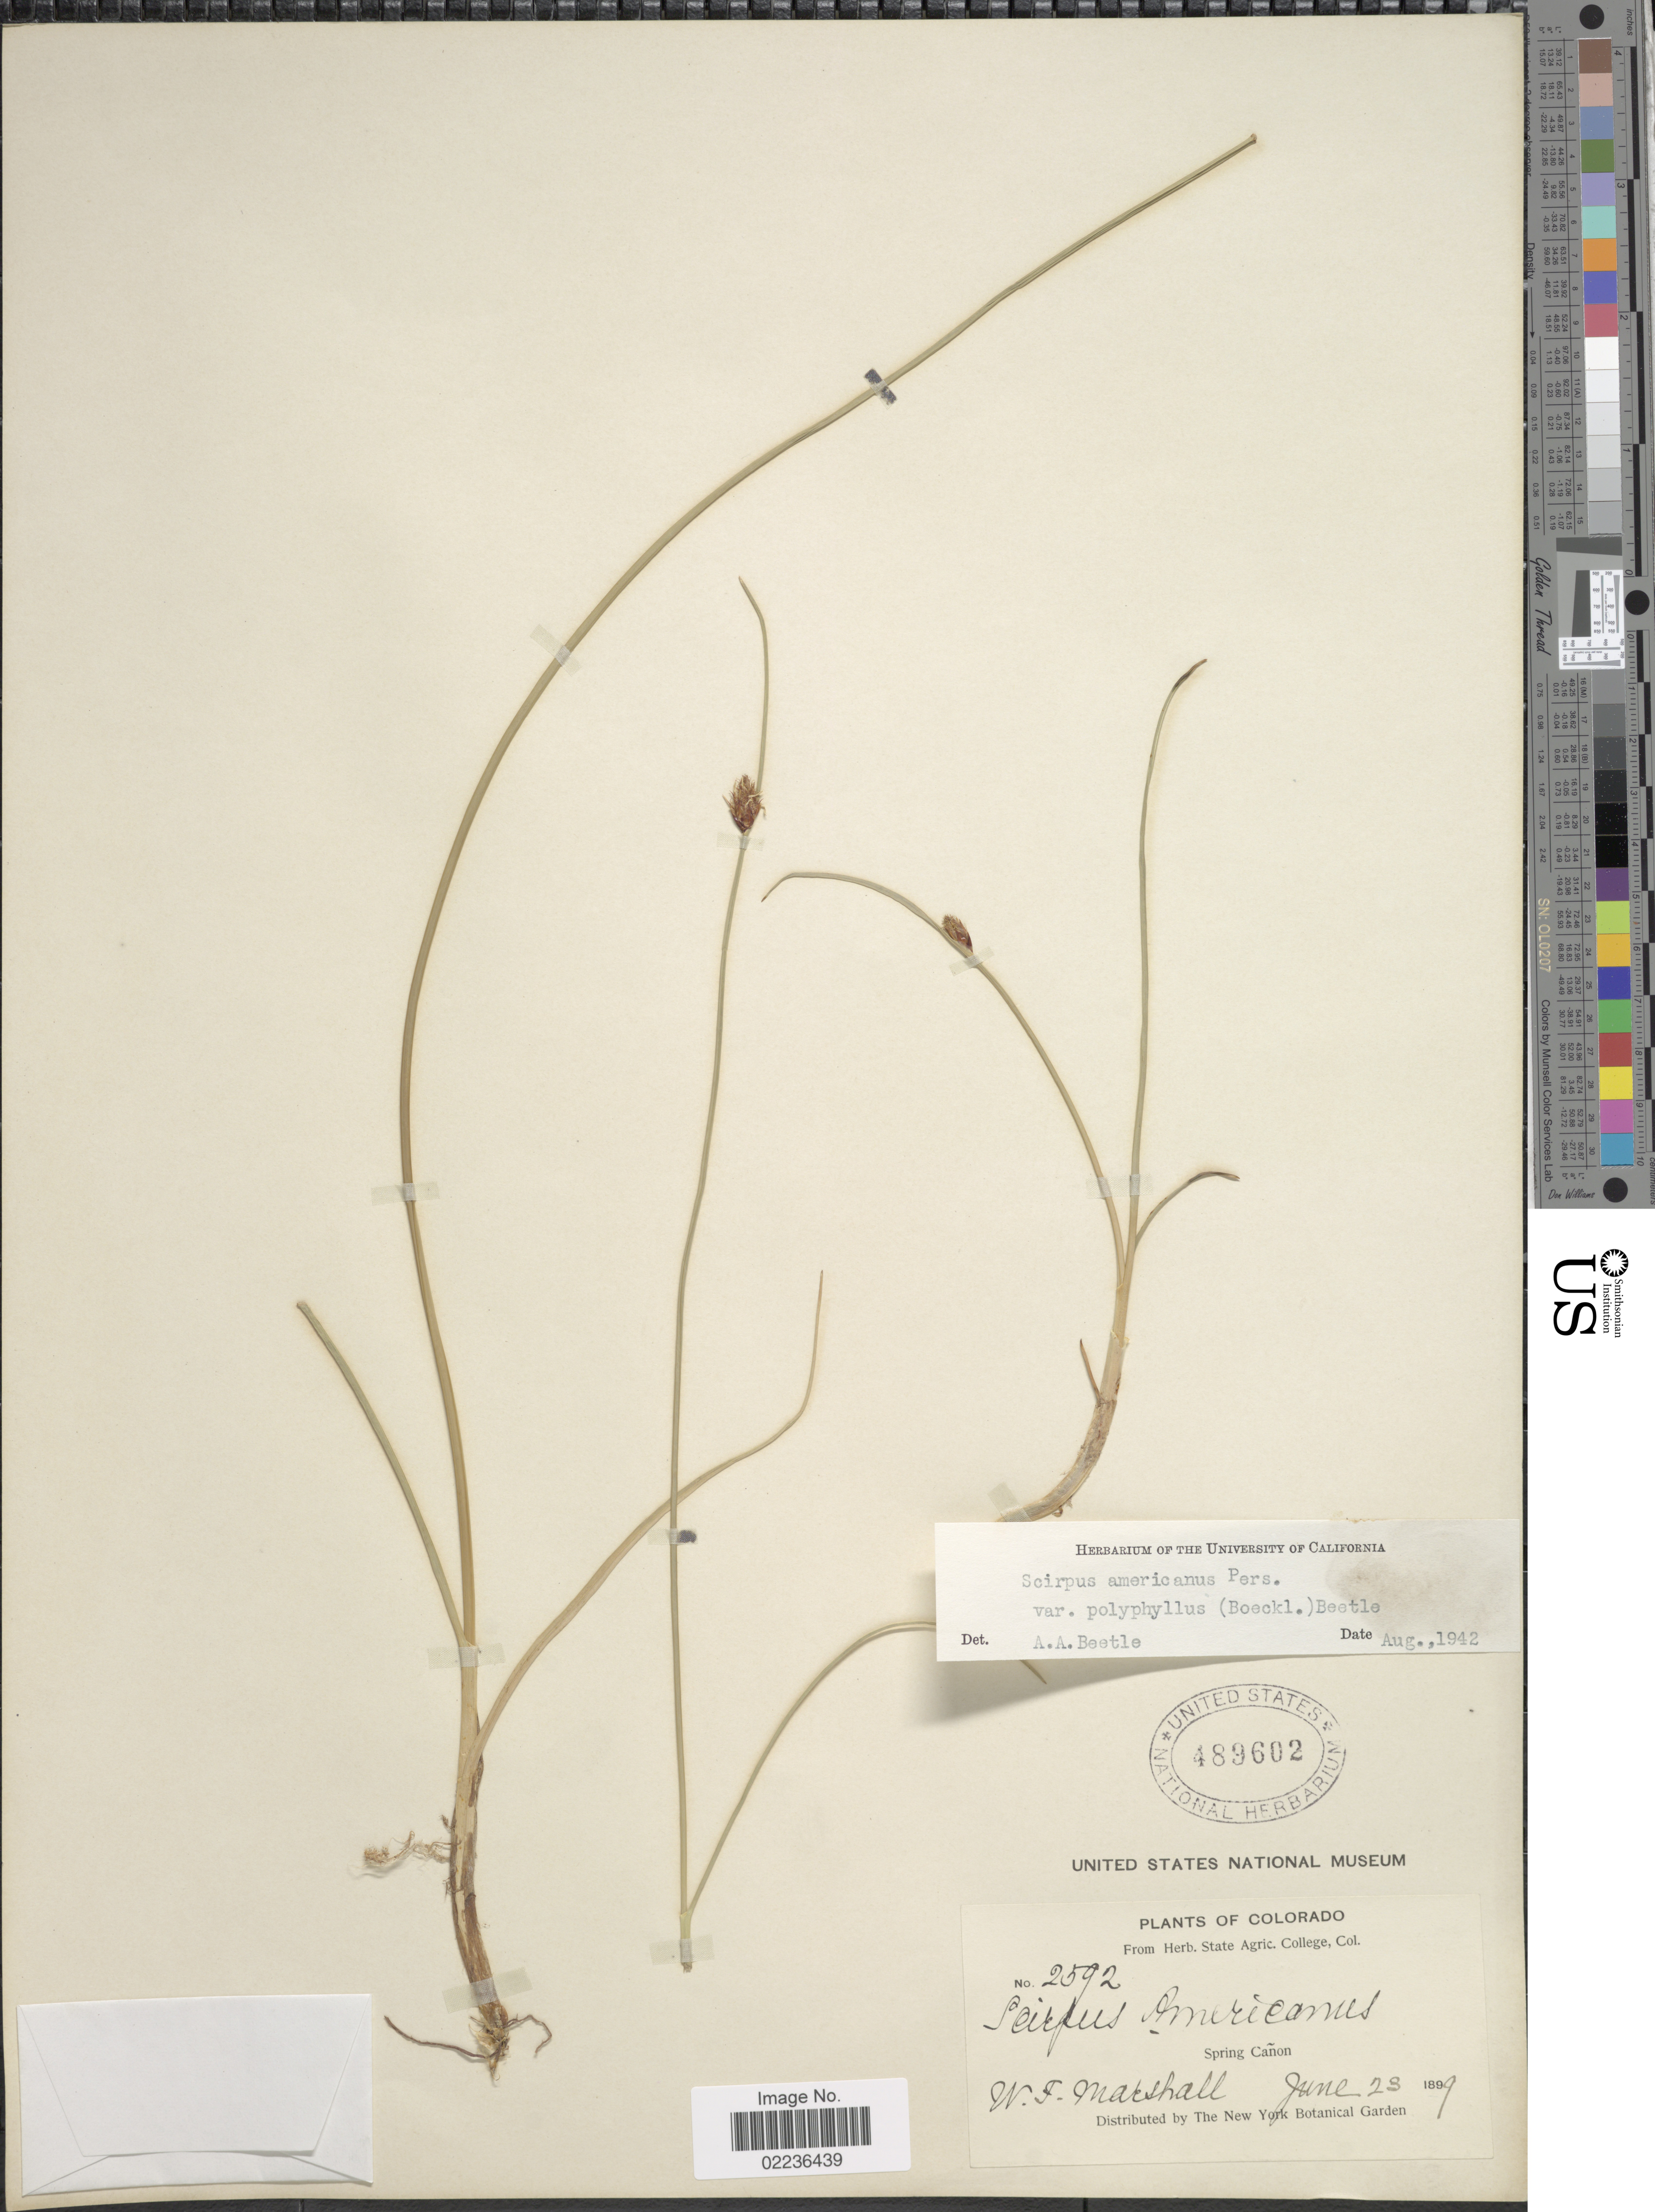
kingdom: Plantae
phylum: Tracheophyta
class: Liliopsida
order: Poales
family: Cyperaceae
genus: Schoenoplectus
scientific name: Schoenoplectus pungens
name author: (Vahl) Palla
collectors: W. F. Marshall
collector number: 2592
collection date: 1899-06-23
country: United States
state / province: Colorado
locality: Spring Canon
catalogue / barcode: US 489602